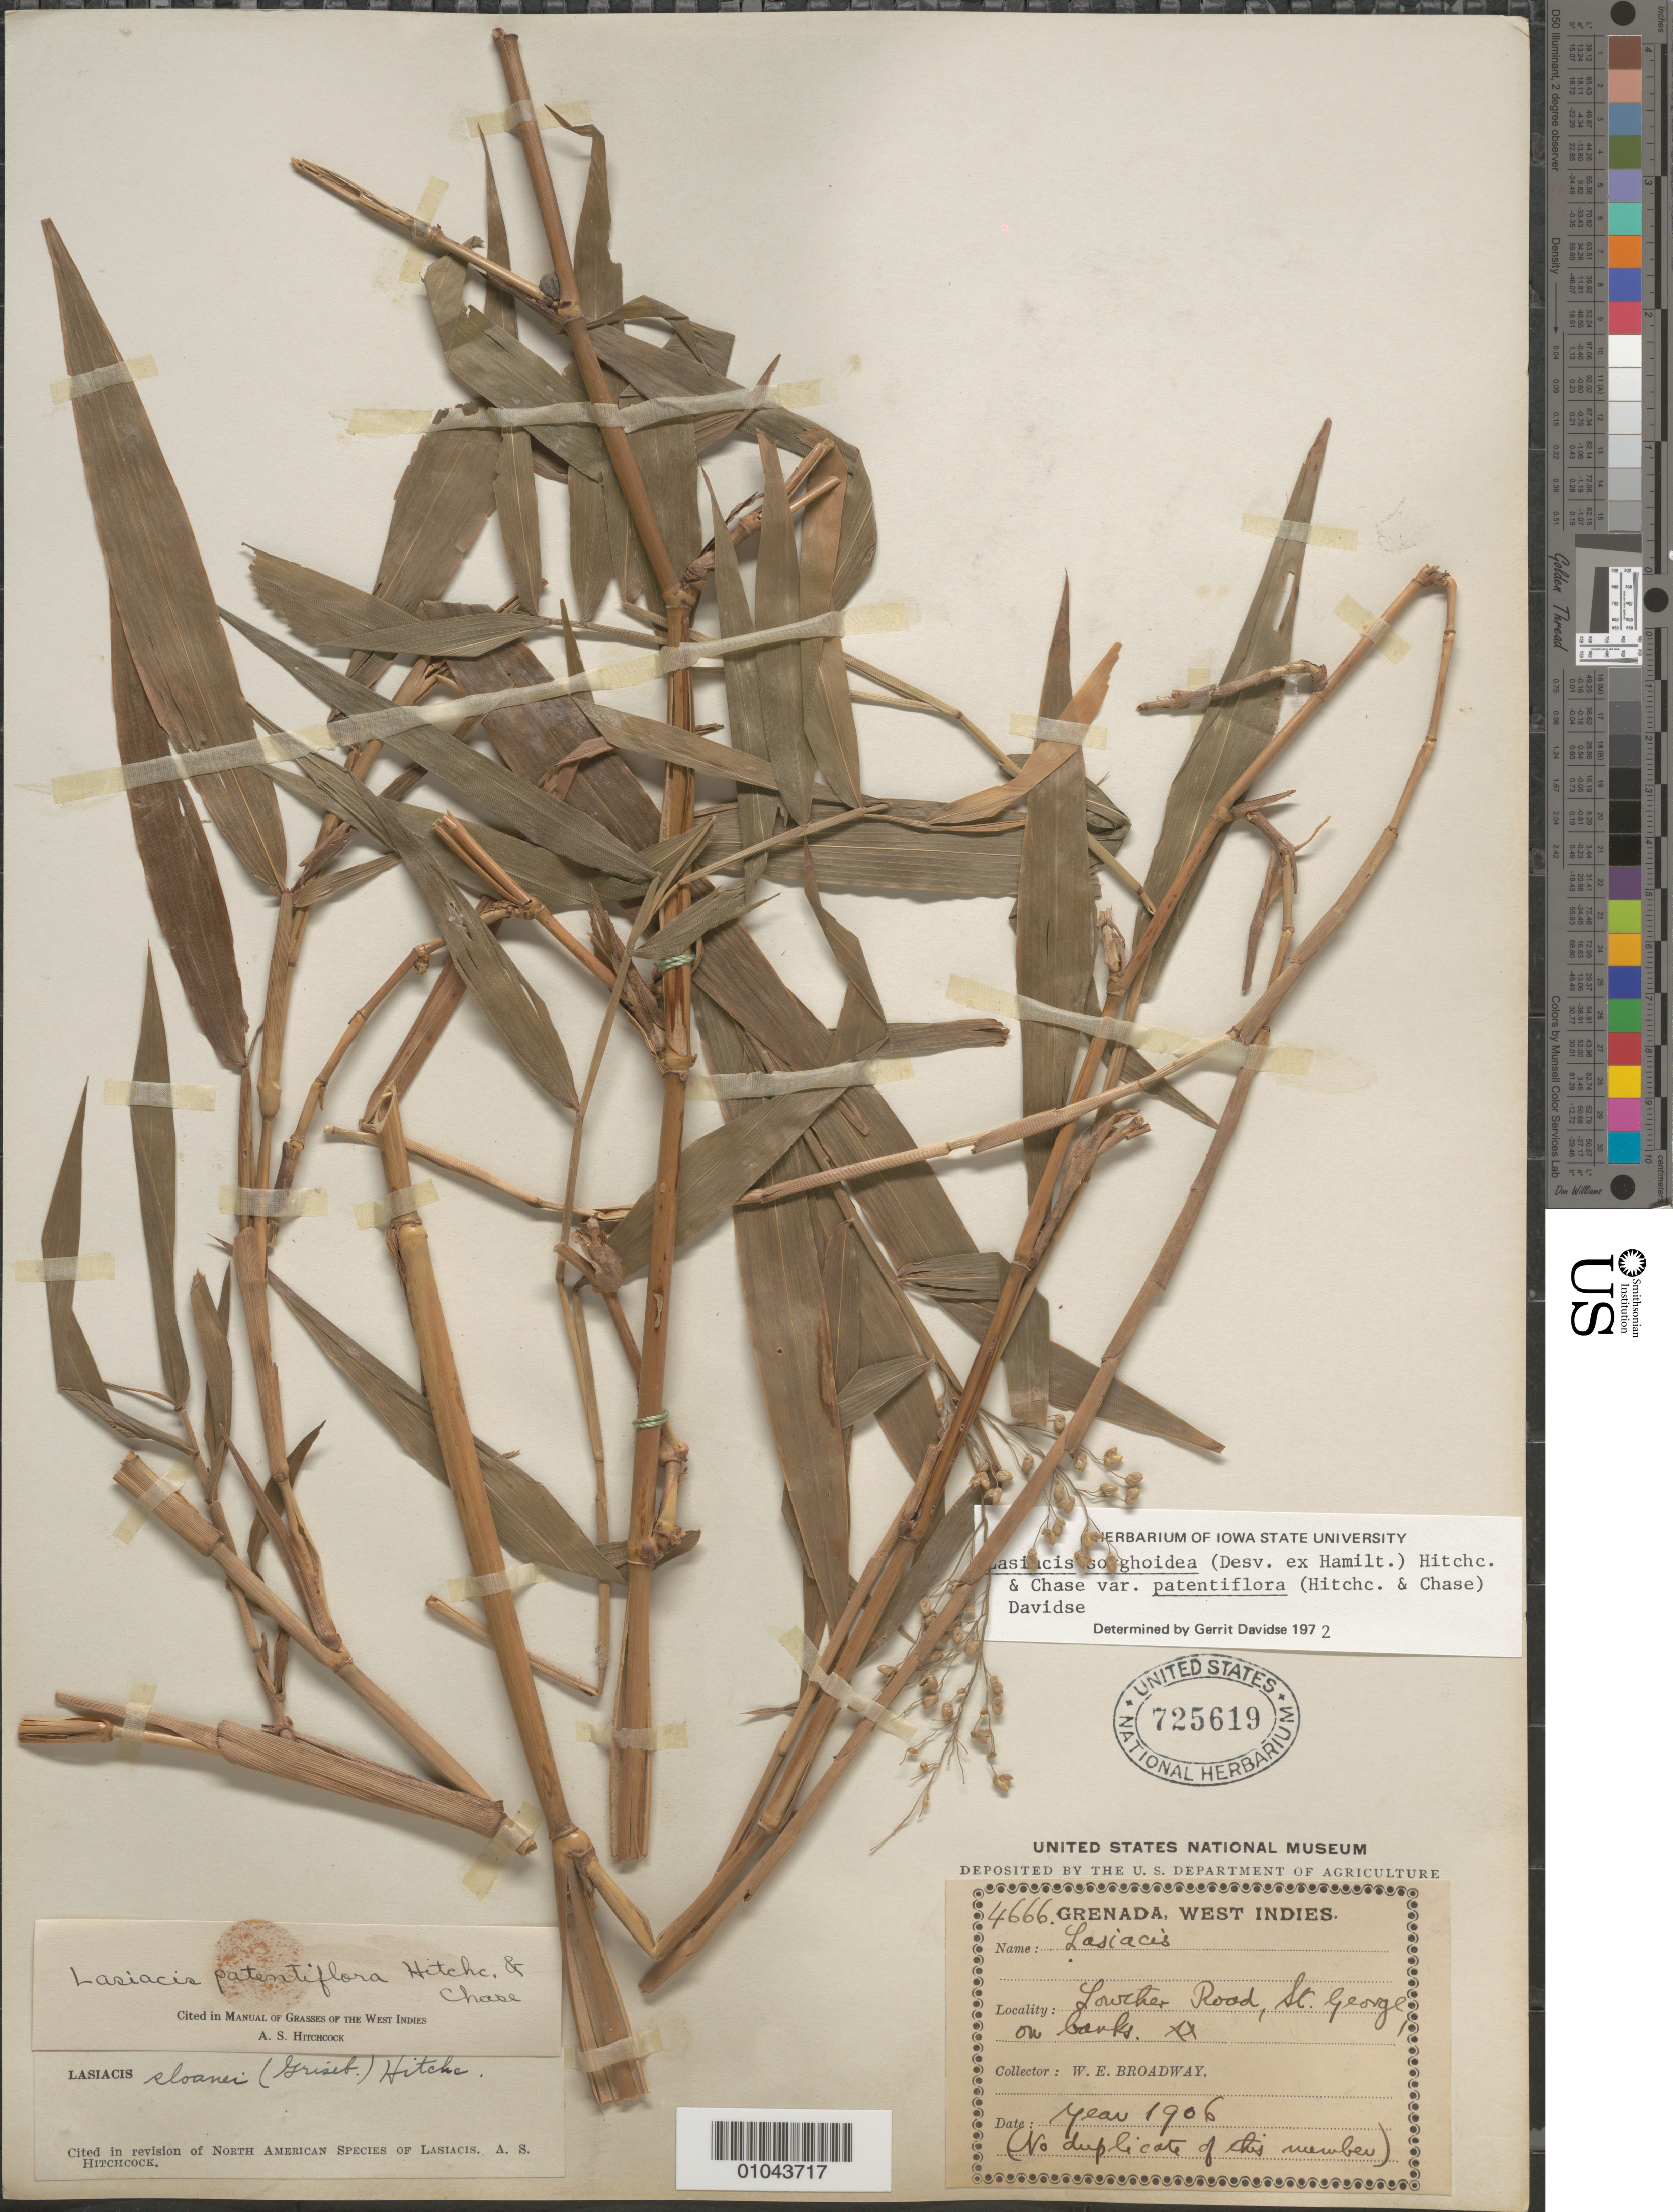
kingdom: Plantae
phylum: Tracheophyta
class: Liliopsida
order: Poales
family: Poaceae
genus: Lasiacis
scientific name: Lasiacis sorghoidea var. patentiflora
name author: (Hitchc. & Chase) Davidse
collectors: W. E. Broadway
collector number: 4666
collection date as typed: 01 Jan 1906 to 31 Dec 1906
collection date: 1906-01-01/1906-12-31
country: Grenada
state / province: Saint George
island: Grenada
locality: Lowher Road, on banks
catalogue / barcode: US 725619